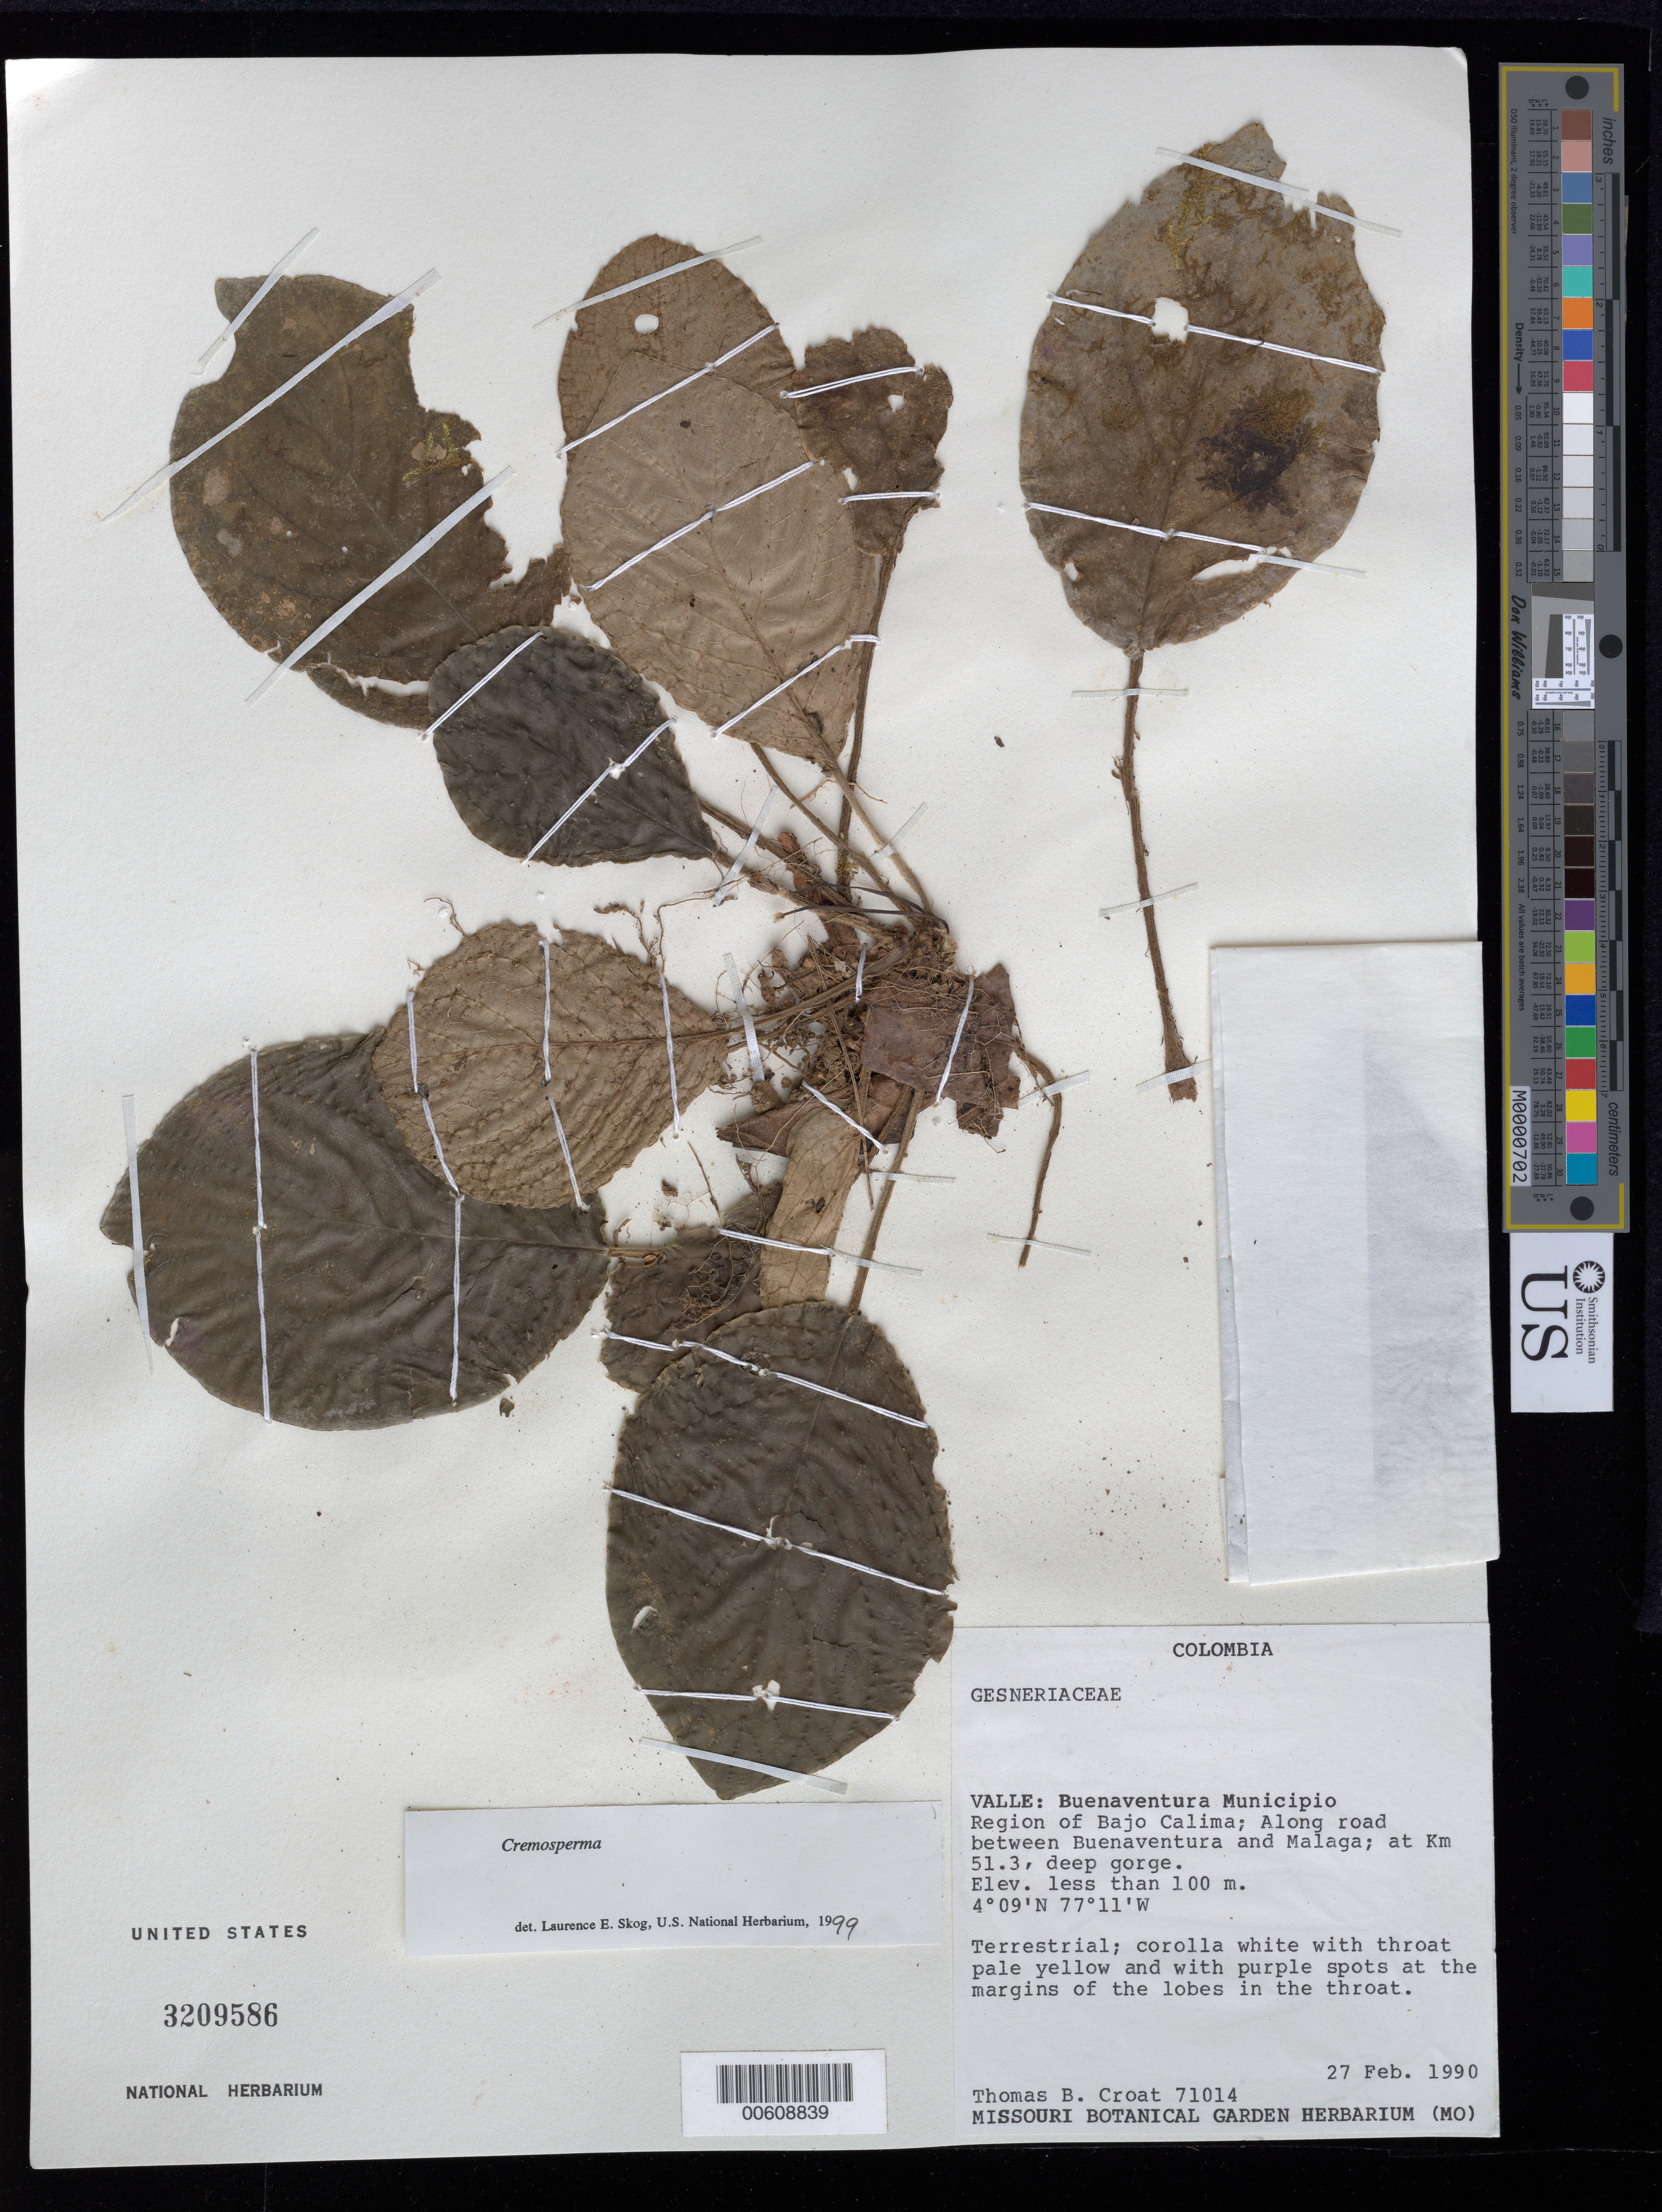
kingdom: Plantae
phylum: Tracheophyta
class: Magnoliopsida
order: Lamiales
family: Gesneriaceae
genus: Cremosperma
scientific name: Cremosperma sp.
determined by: Skog, Laurence E.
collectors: T. B. Croat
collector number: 71014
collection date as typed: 27 Feb 1990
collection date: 1990-02-27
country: Colombia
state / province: Valle del Cauca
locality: Mpio. Buenaventura; region of Bajo Calima, along road between Buenaventura and Malaga; at km 51.3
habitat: Deep gorge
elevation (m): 100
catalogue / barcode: US 3209586